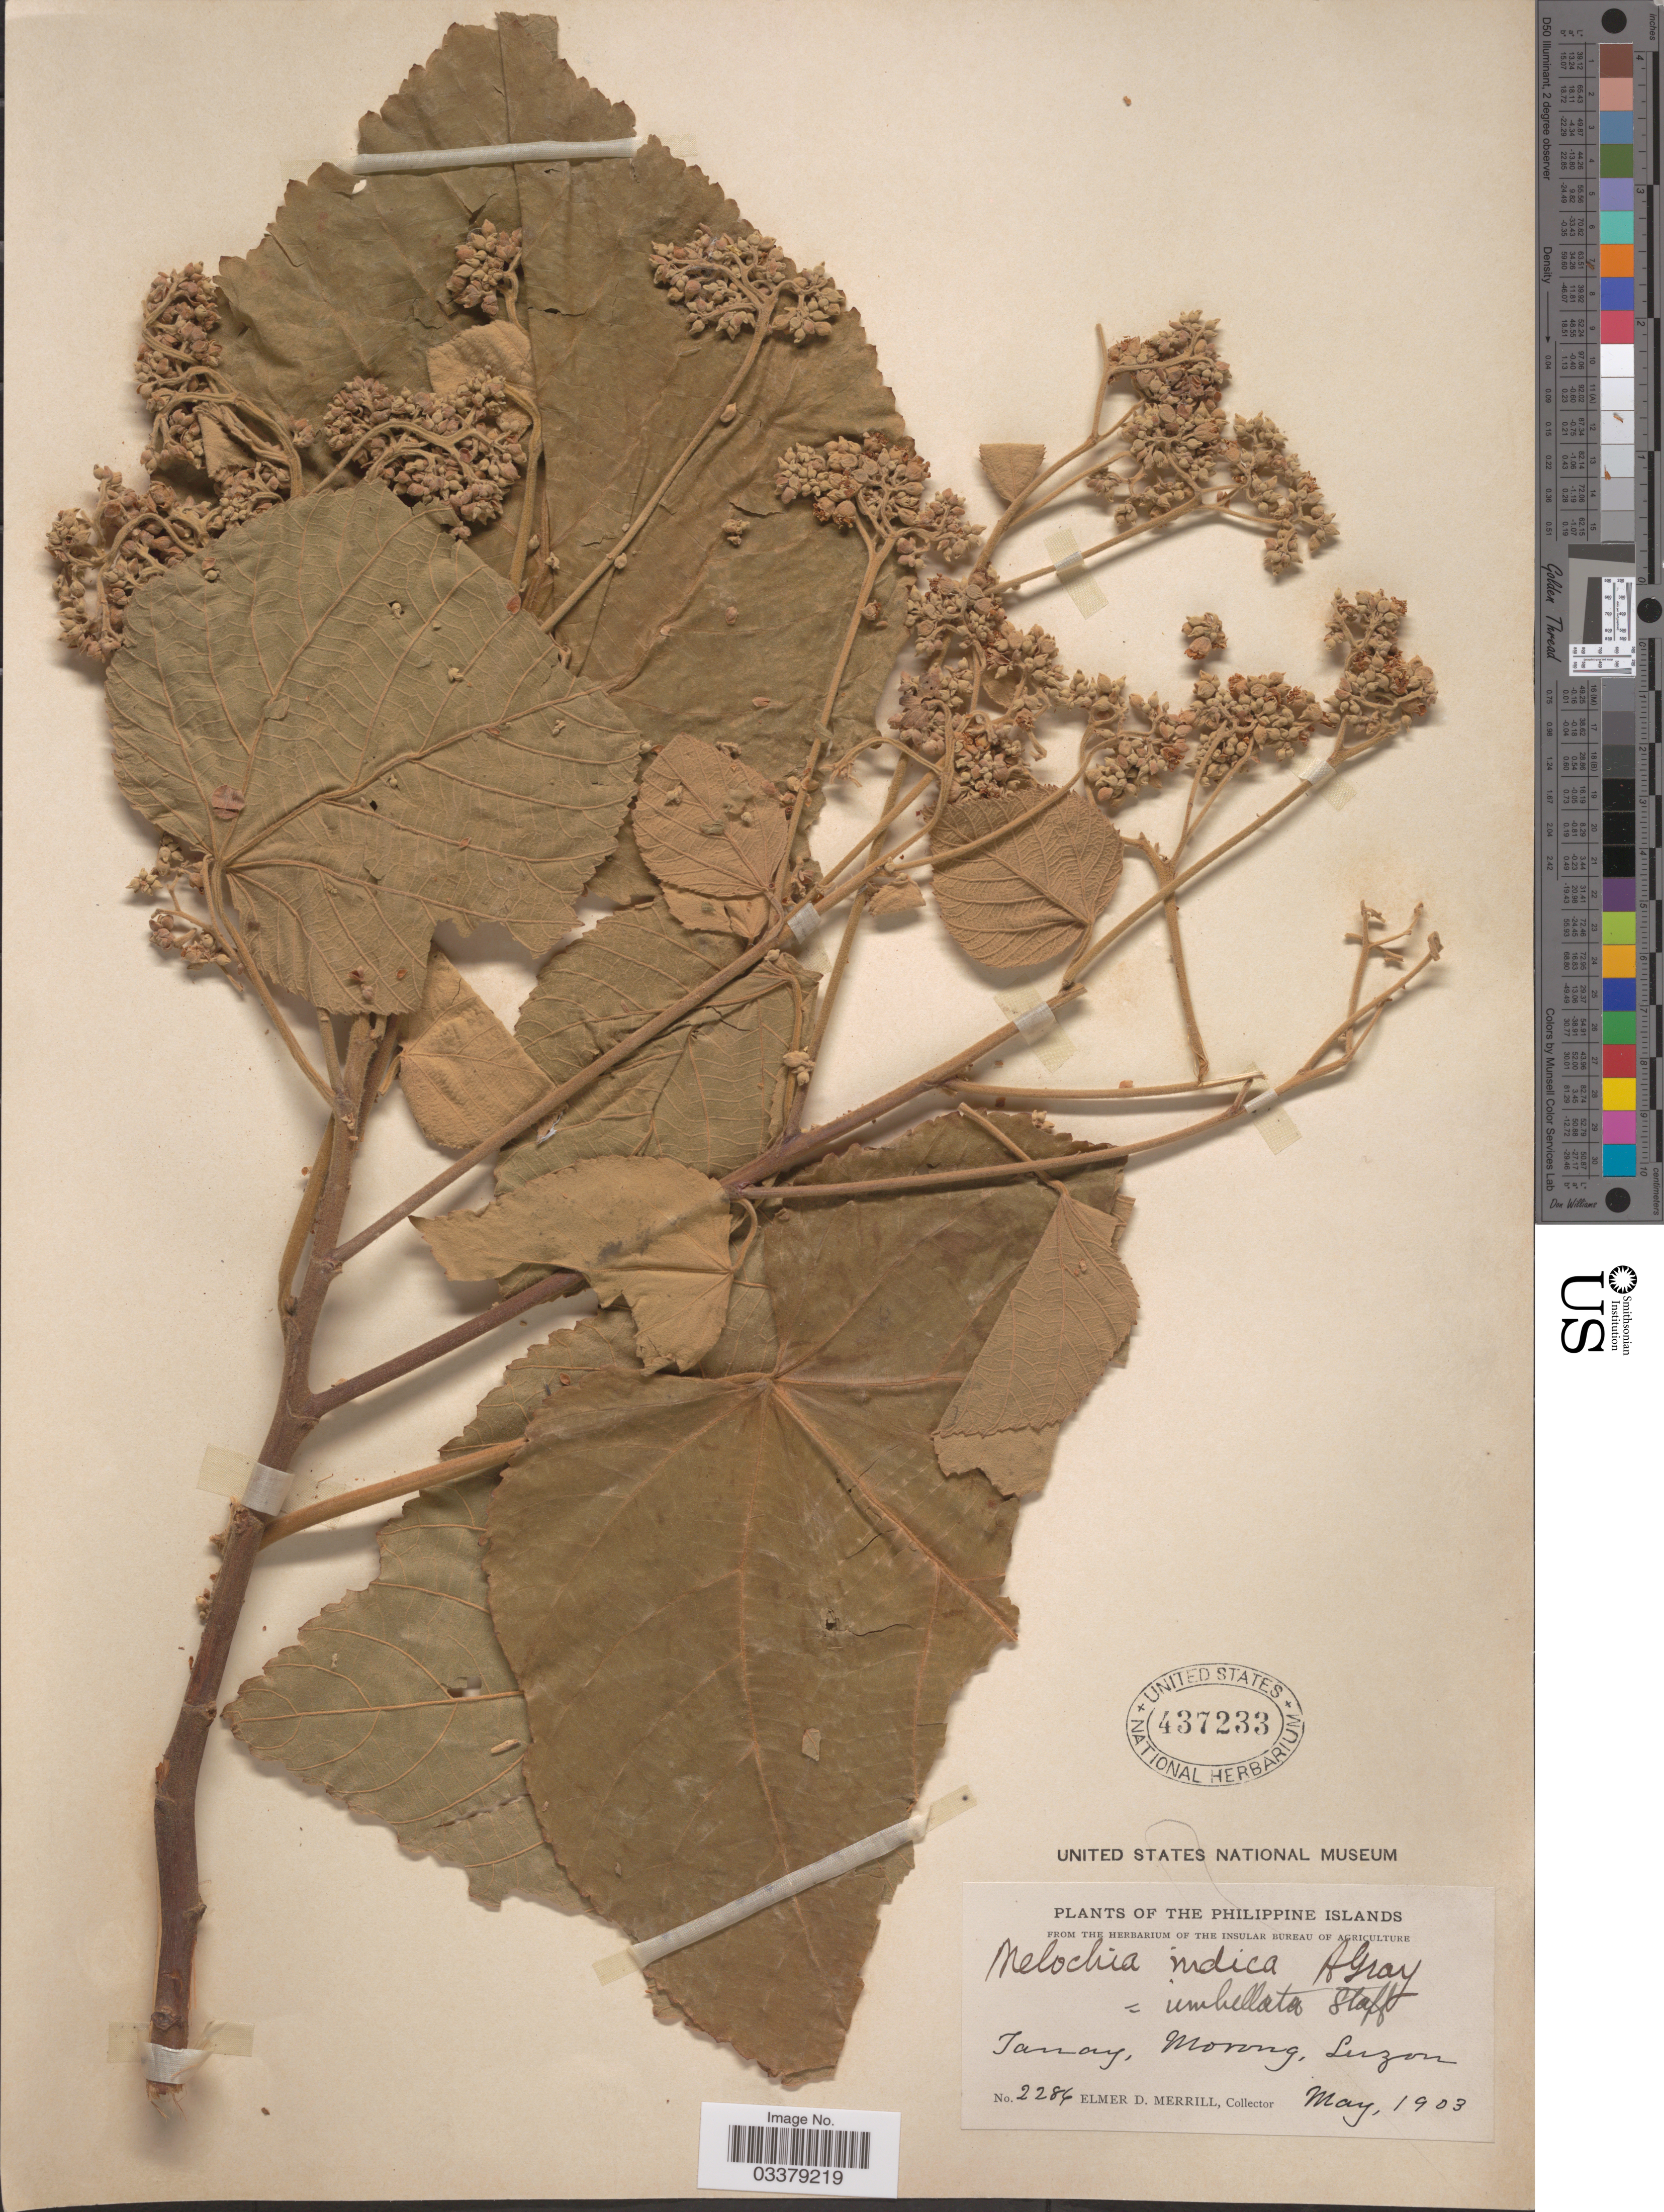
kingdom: Plantae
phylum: Tracheophyta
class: Magnoliopsida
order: Malvales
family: Malvaceae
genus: Melochia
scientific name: Melochia umbellata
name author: Stapf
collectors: E. D. Merrill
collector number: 2286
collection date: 1903-05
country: Philippines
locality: Tanay, Morong, Luzon.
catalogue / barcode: US 437233